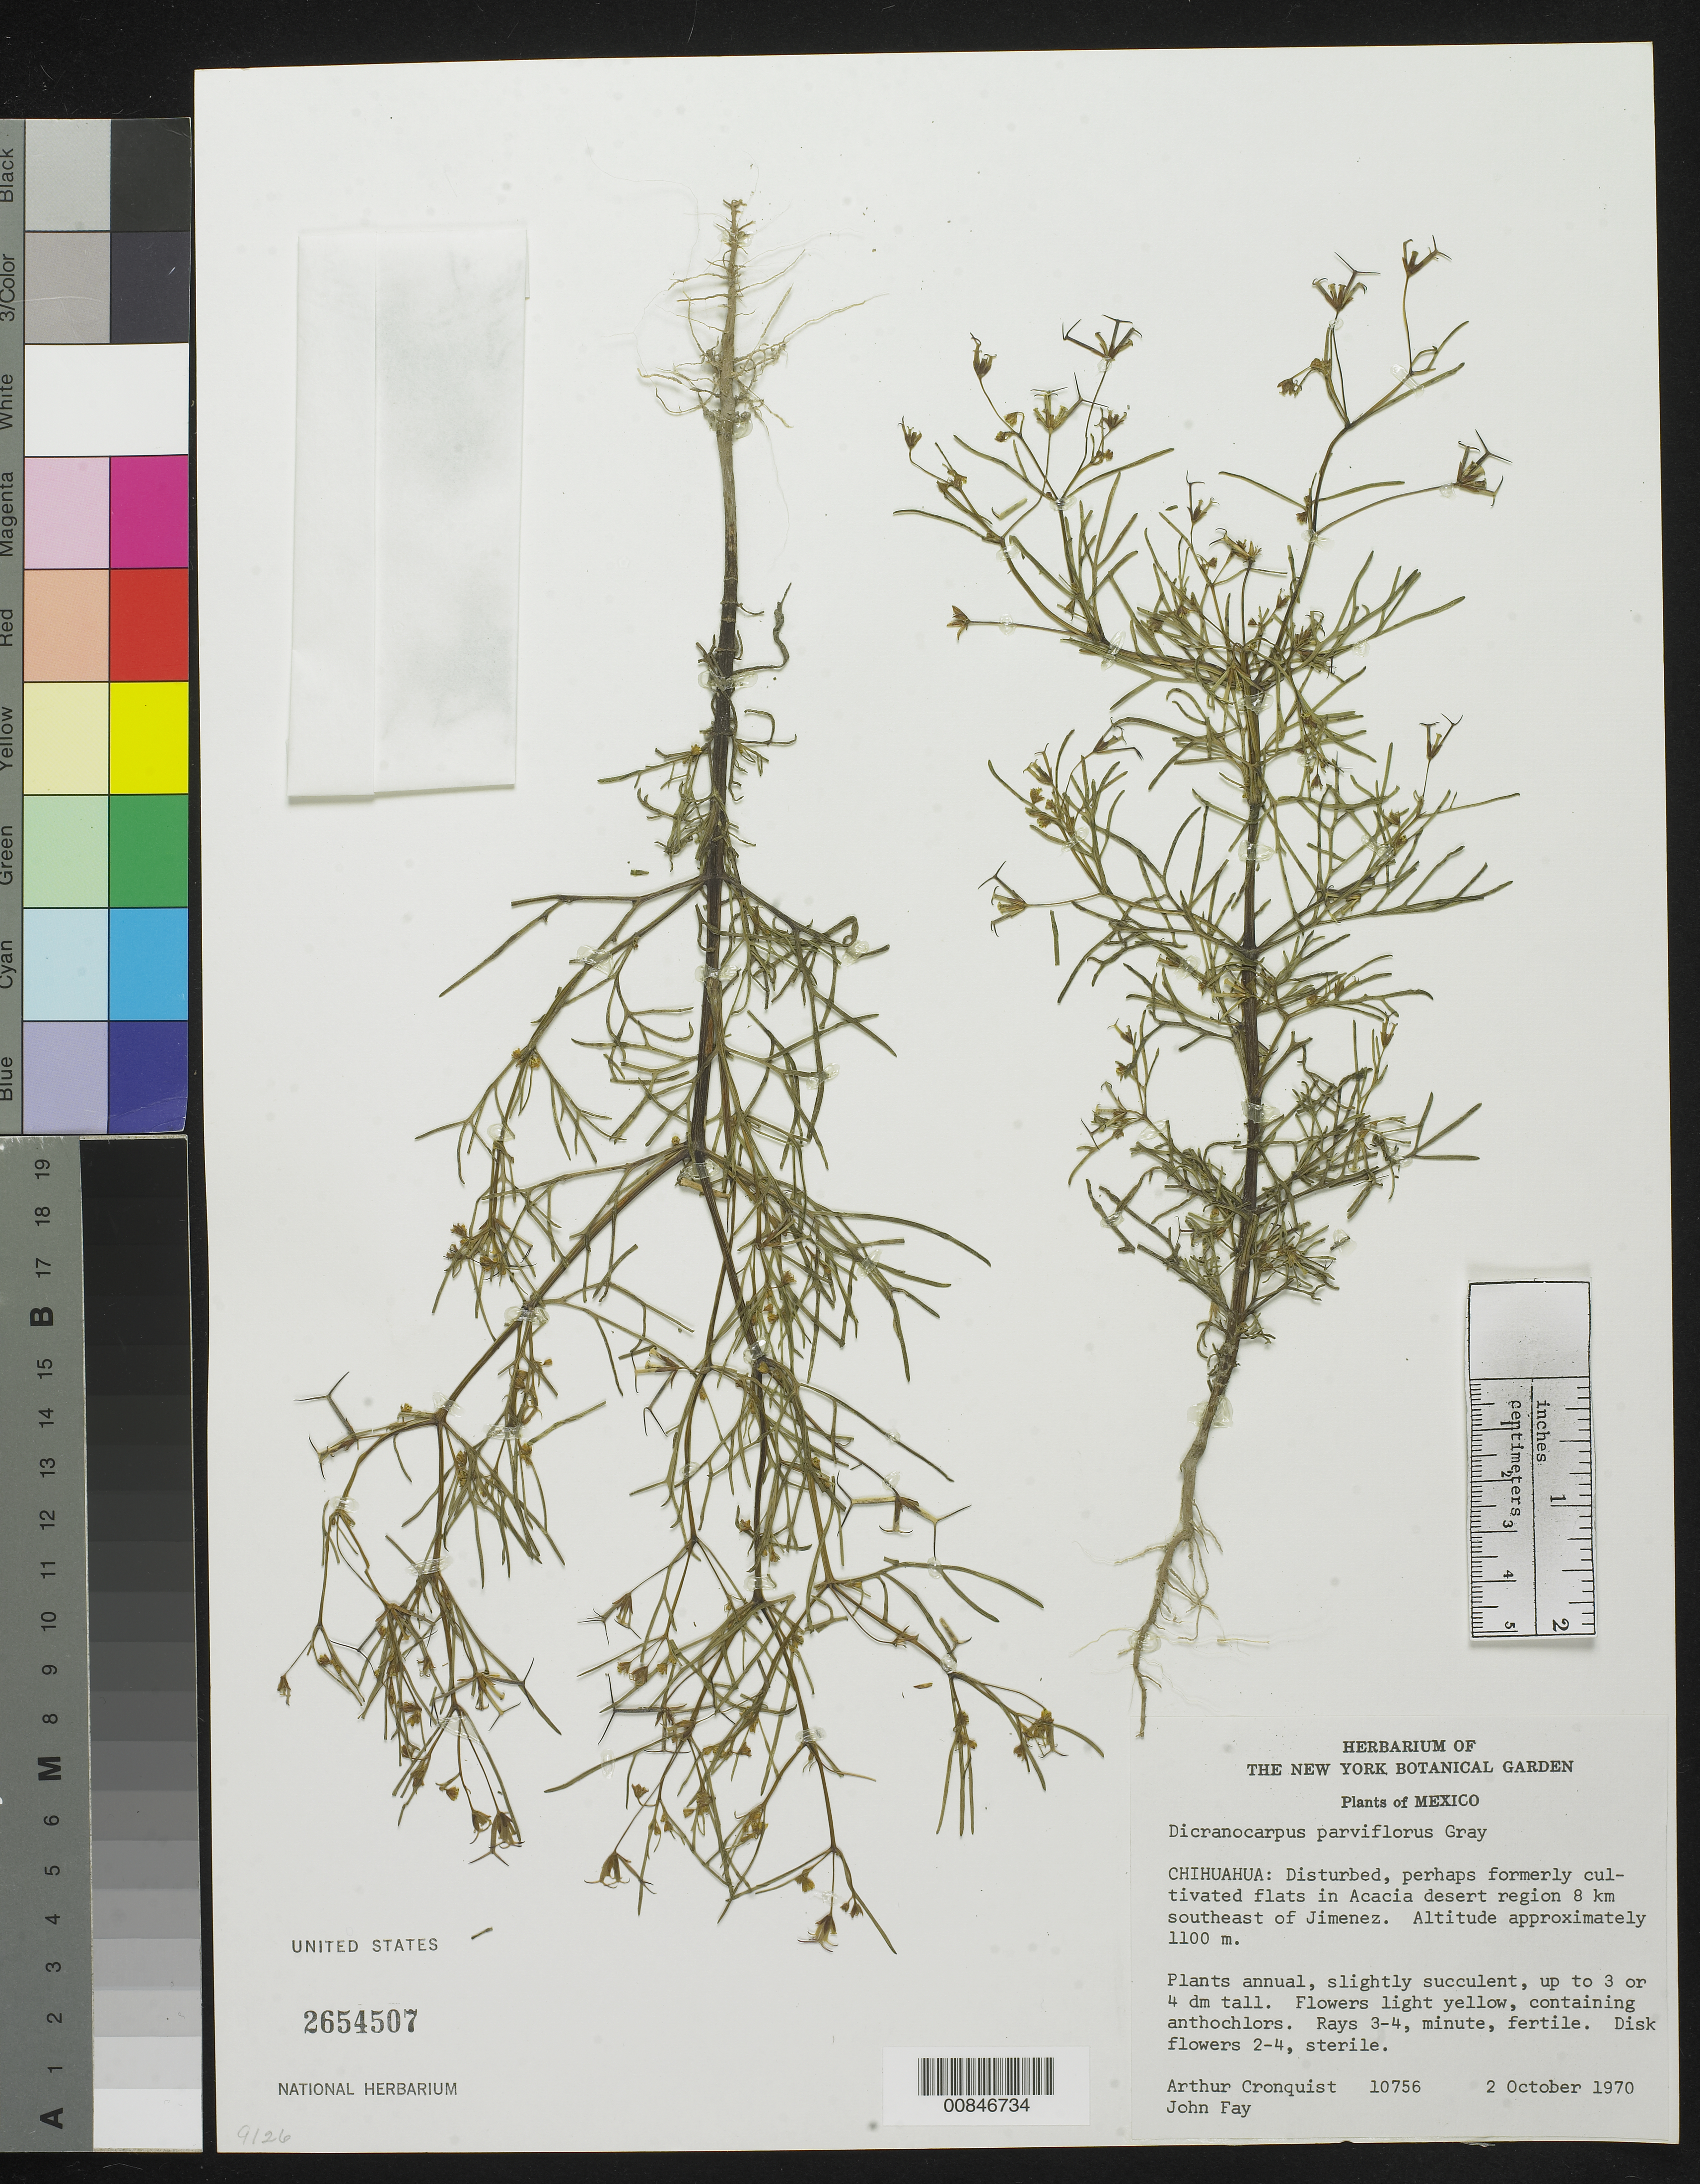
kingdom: Plantae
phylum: Tracheophyta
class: Magnoliopsida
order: Asterales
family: Asteraceae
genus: Dicranocarpus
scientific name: Dicranocarpus parviflorus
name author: A. Gray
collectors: A. J. Cronquist & J. Fay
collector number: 10756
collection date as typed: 02 Oct 1970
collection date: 1970-10-02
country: Mexico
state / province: Chihuahua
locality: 8 km. southeast of Jimenez.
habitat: Disturbed, perhaps formely cultivated flats in Acacia desert region.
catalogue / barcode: US 2654507